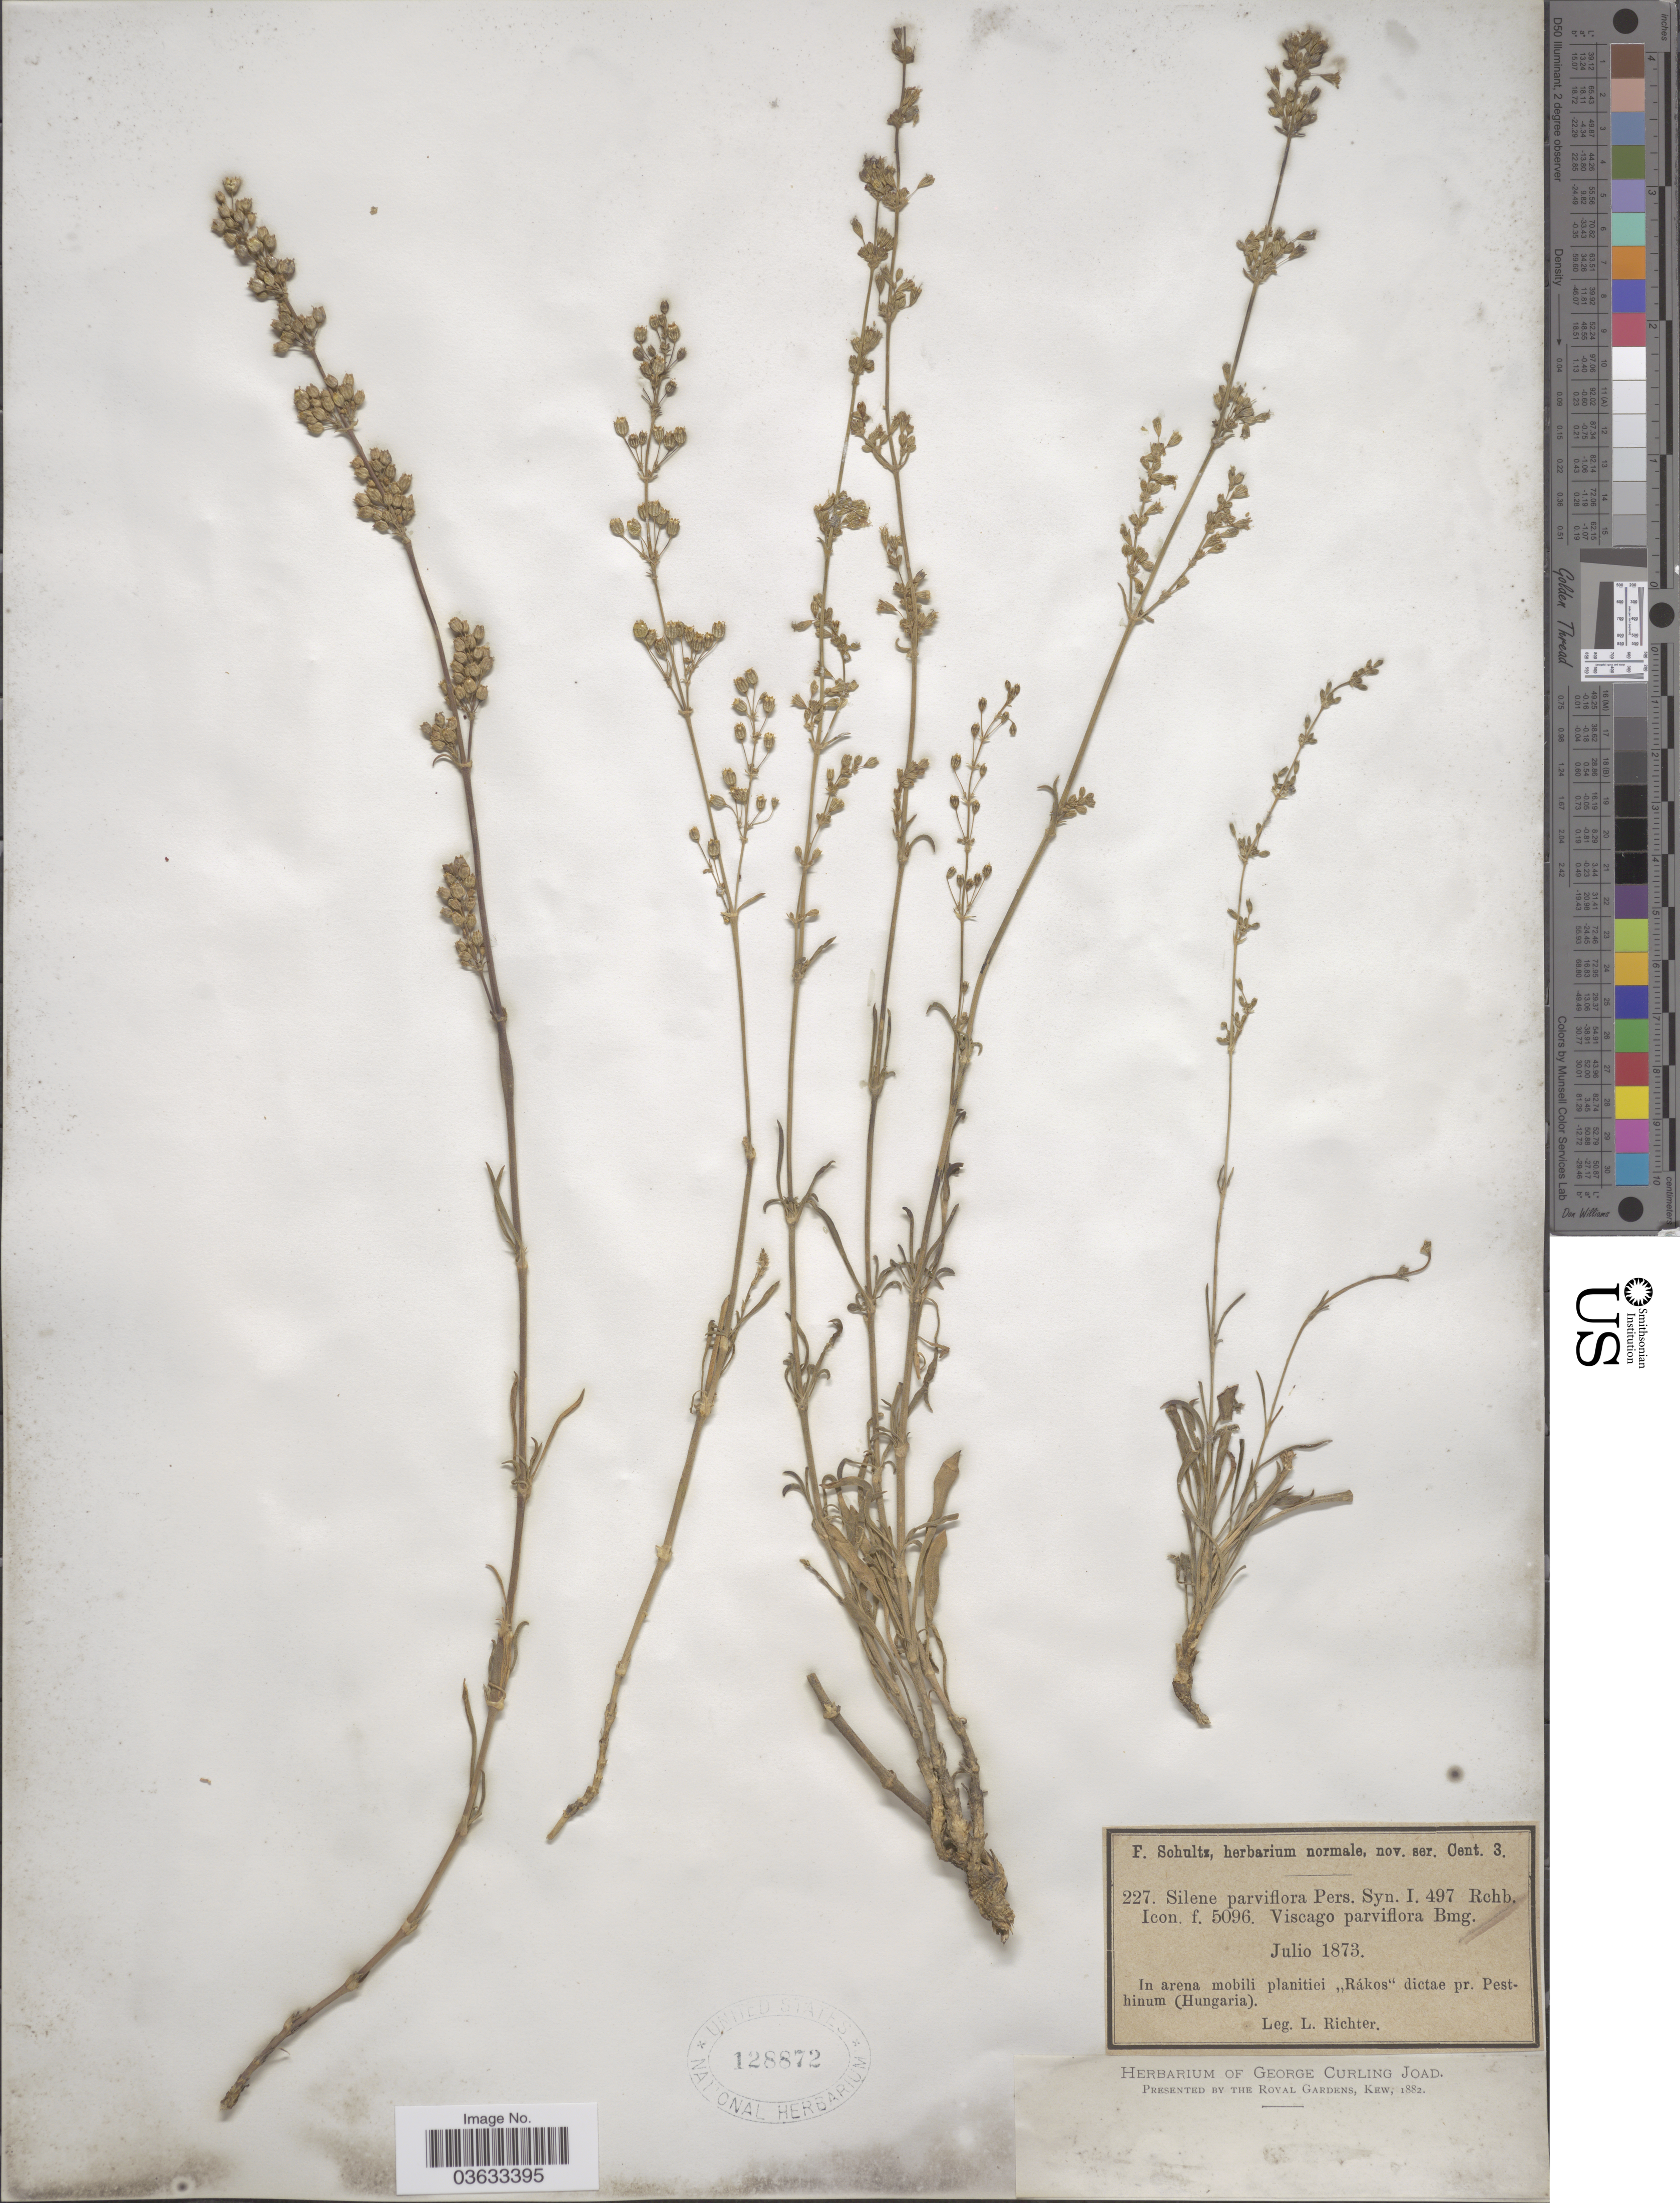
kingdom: Plantae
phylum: Tracheophyta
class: Magnoliopsida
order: Caryophyllales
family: Caryophyllaceae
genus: Silene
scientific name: Silene parviflora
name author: (Ehrh.) Pers.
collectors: L. Richter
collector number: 227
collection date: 1873-07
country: Hungary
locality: In arena mobili planitiei "Rákos" dictae pr. Pesthinum.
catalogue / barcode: US 128872